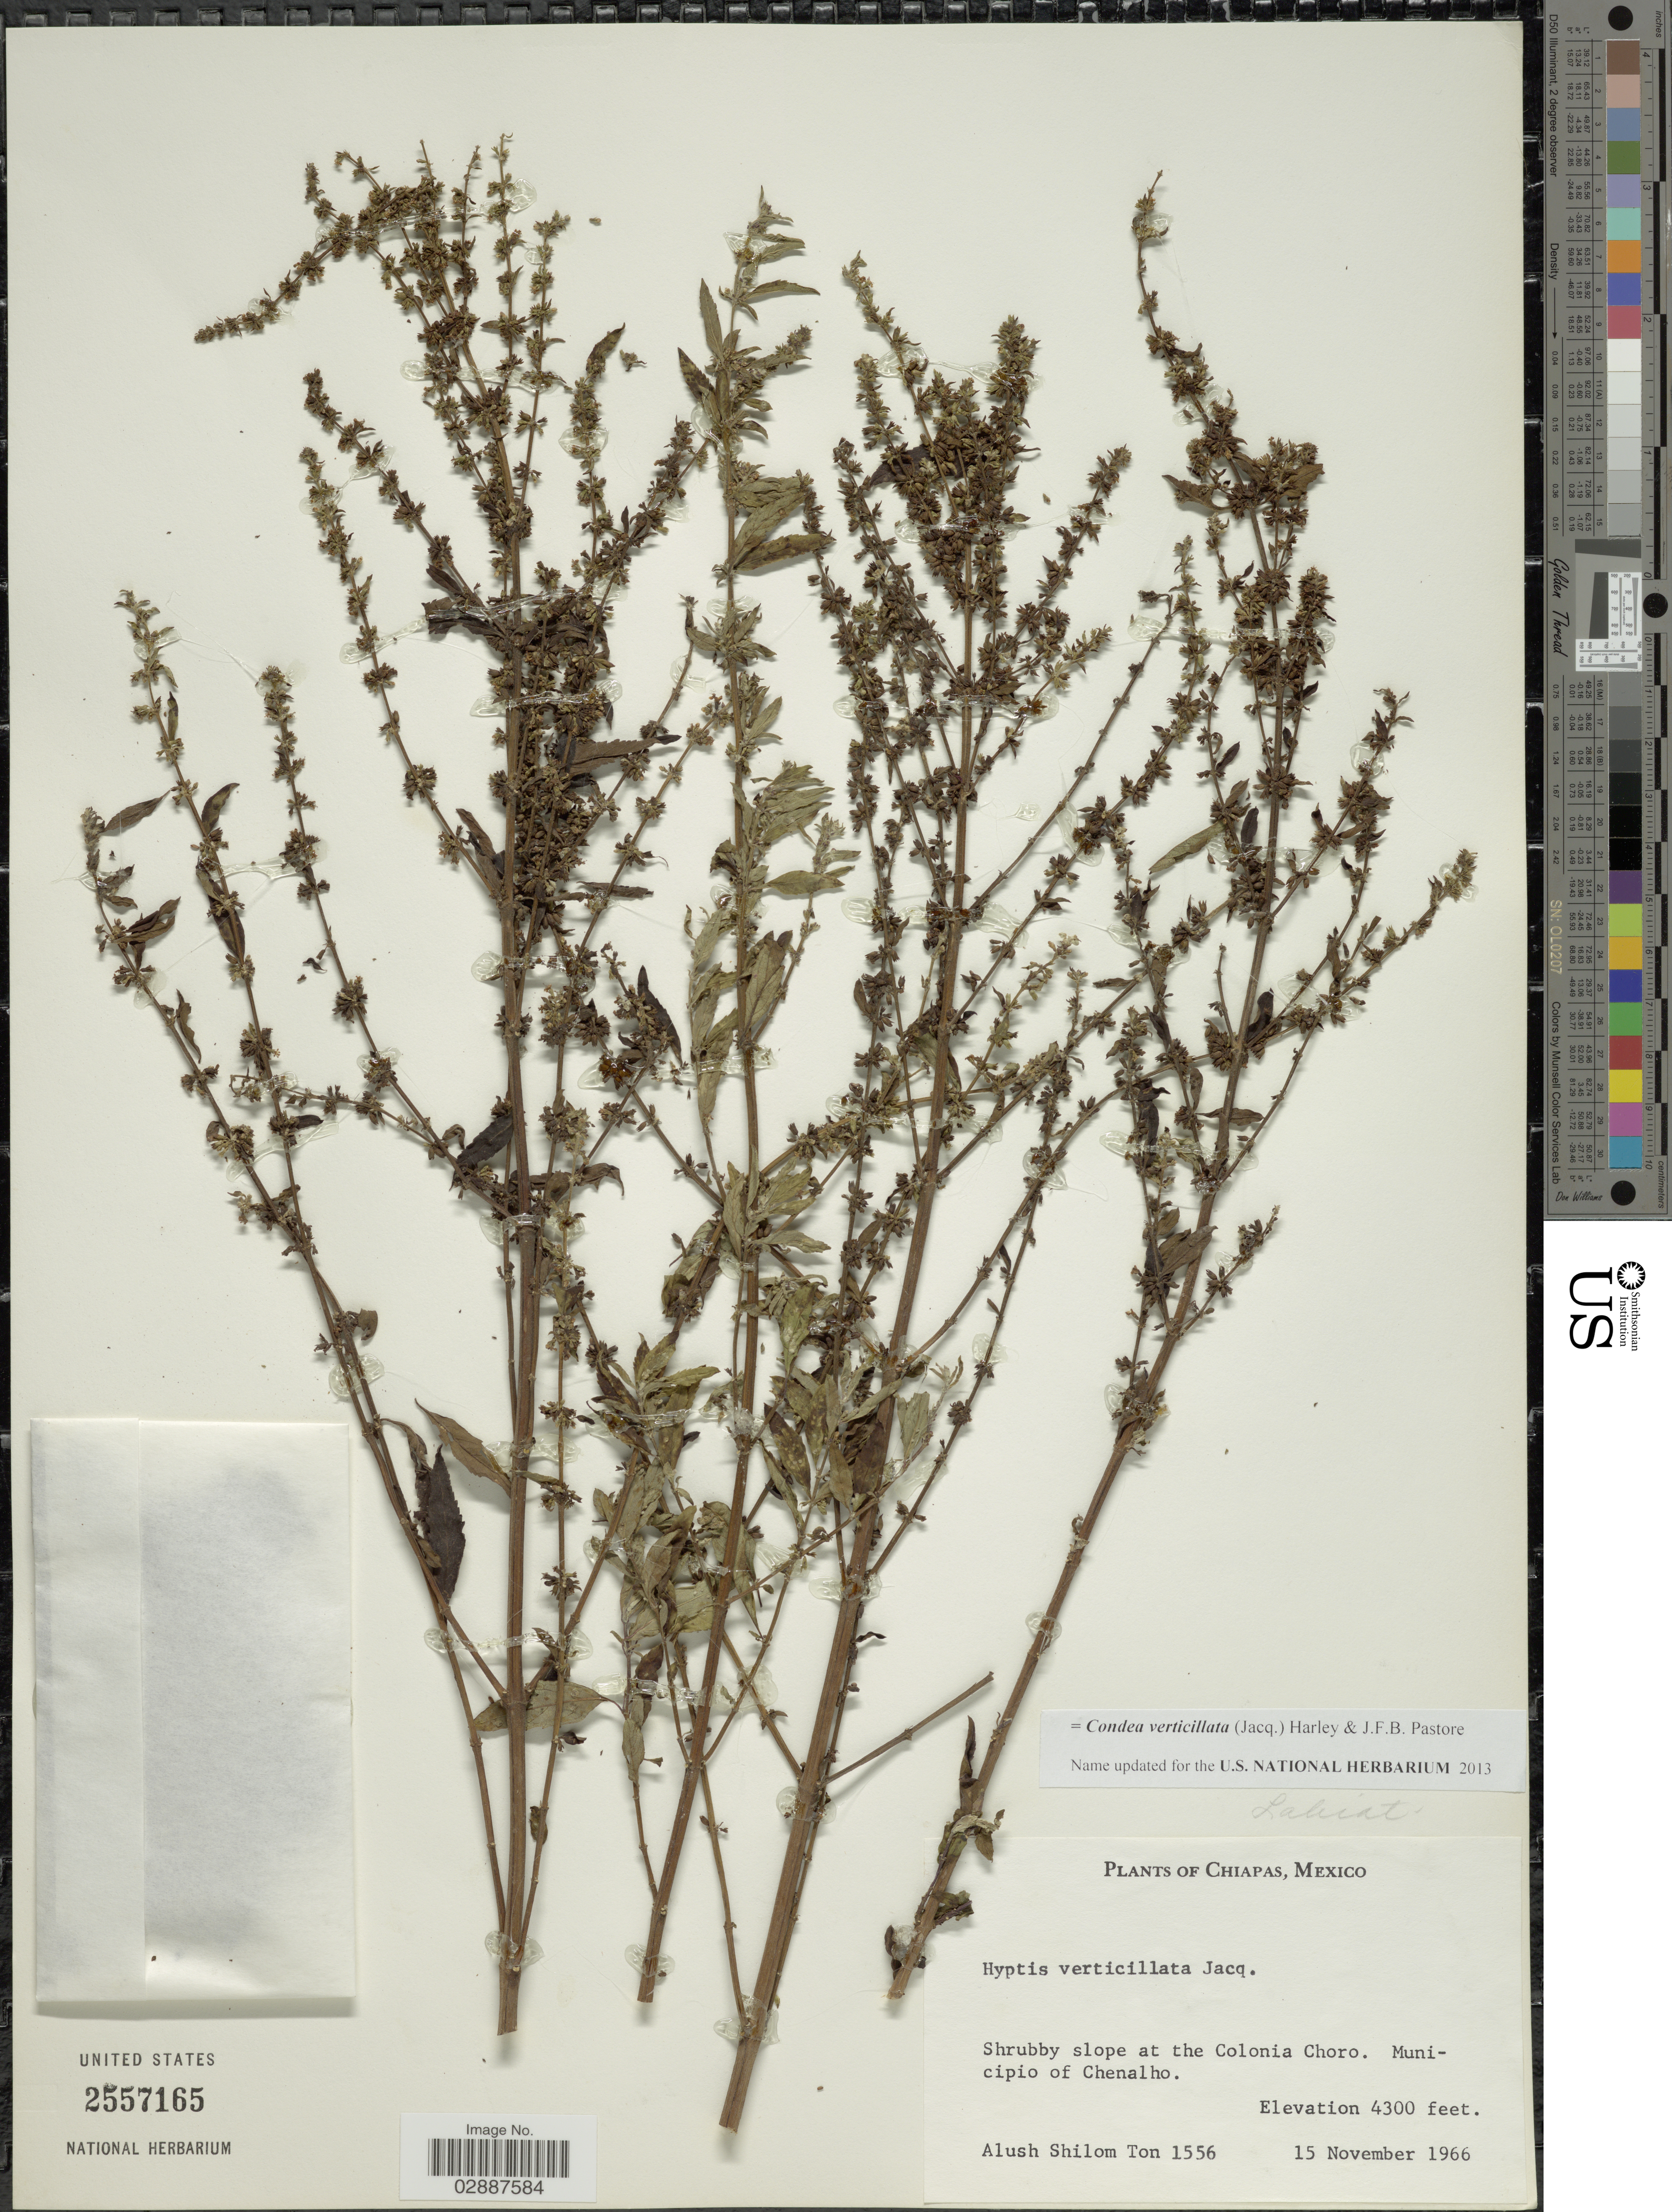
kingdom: Plantae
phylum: Tracheophyta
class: Magnoliopsida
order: Lamiales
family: Lamiaceae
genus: Condea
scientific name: Condea verticillata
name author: (Jacq.) Harley & J.F.B. Pastore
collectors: A. S. Ton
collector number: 1556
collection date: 1966-11-15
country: Mexico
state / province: Chiapas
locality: Shrubby slope at the Colonia Choro. Municipio of Chenalho.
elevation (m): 1311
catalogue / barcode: US 2557165